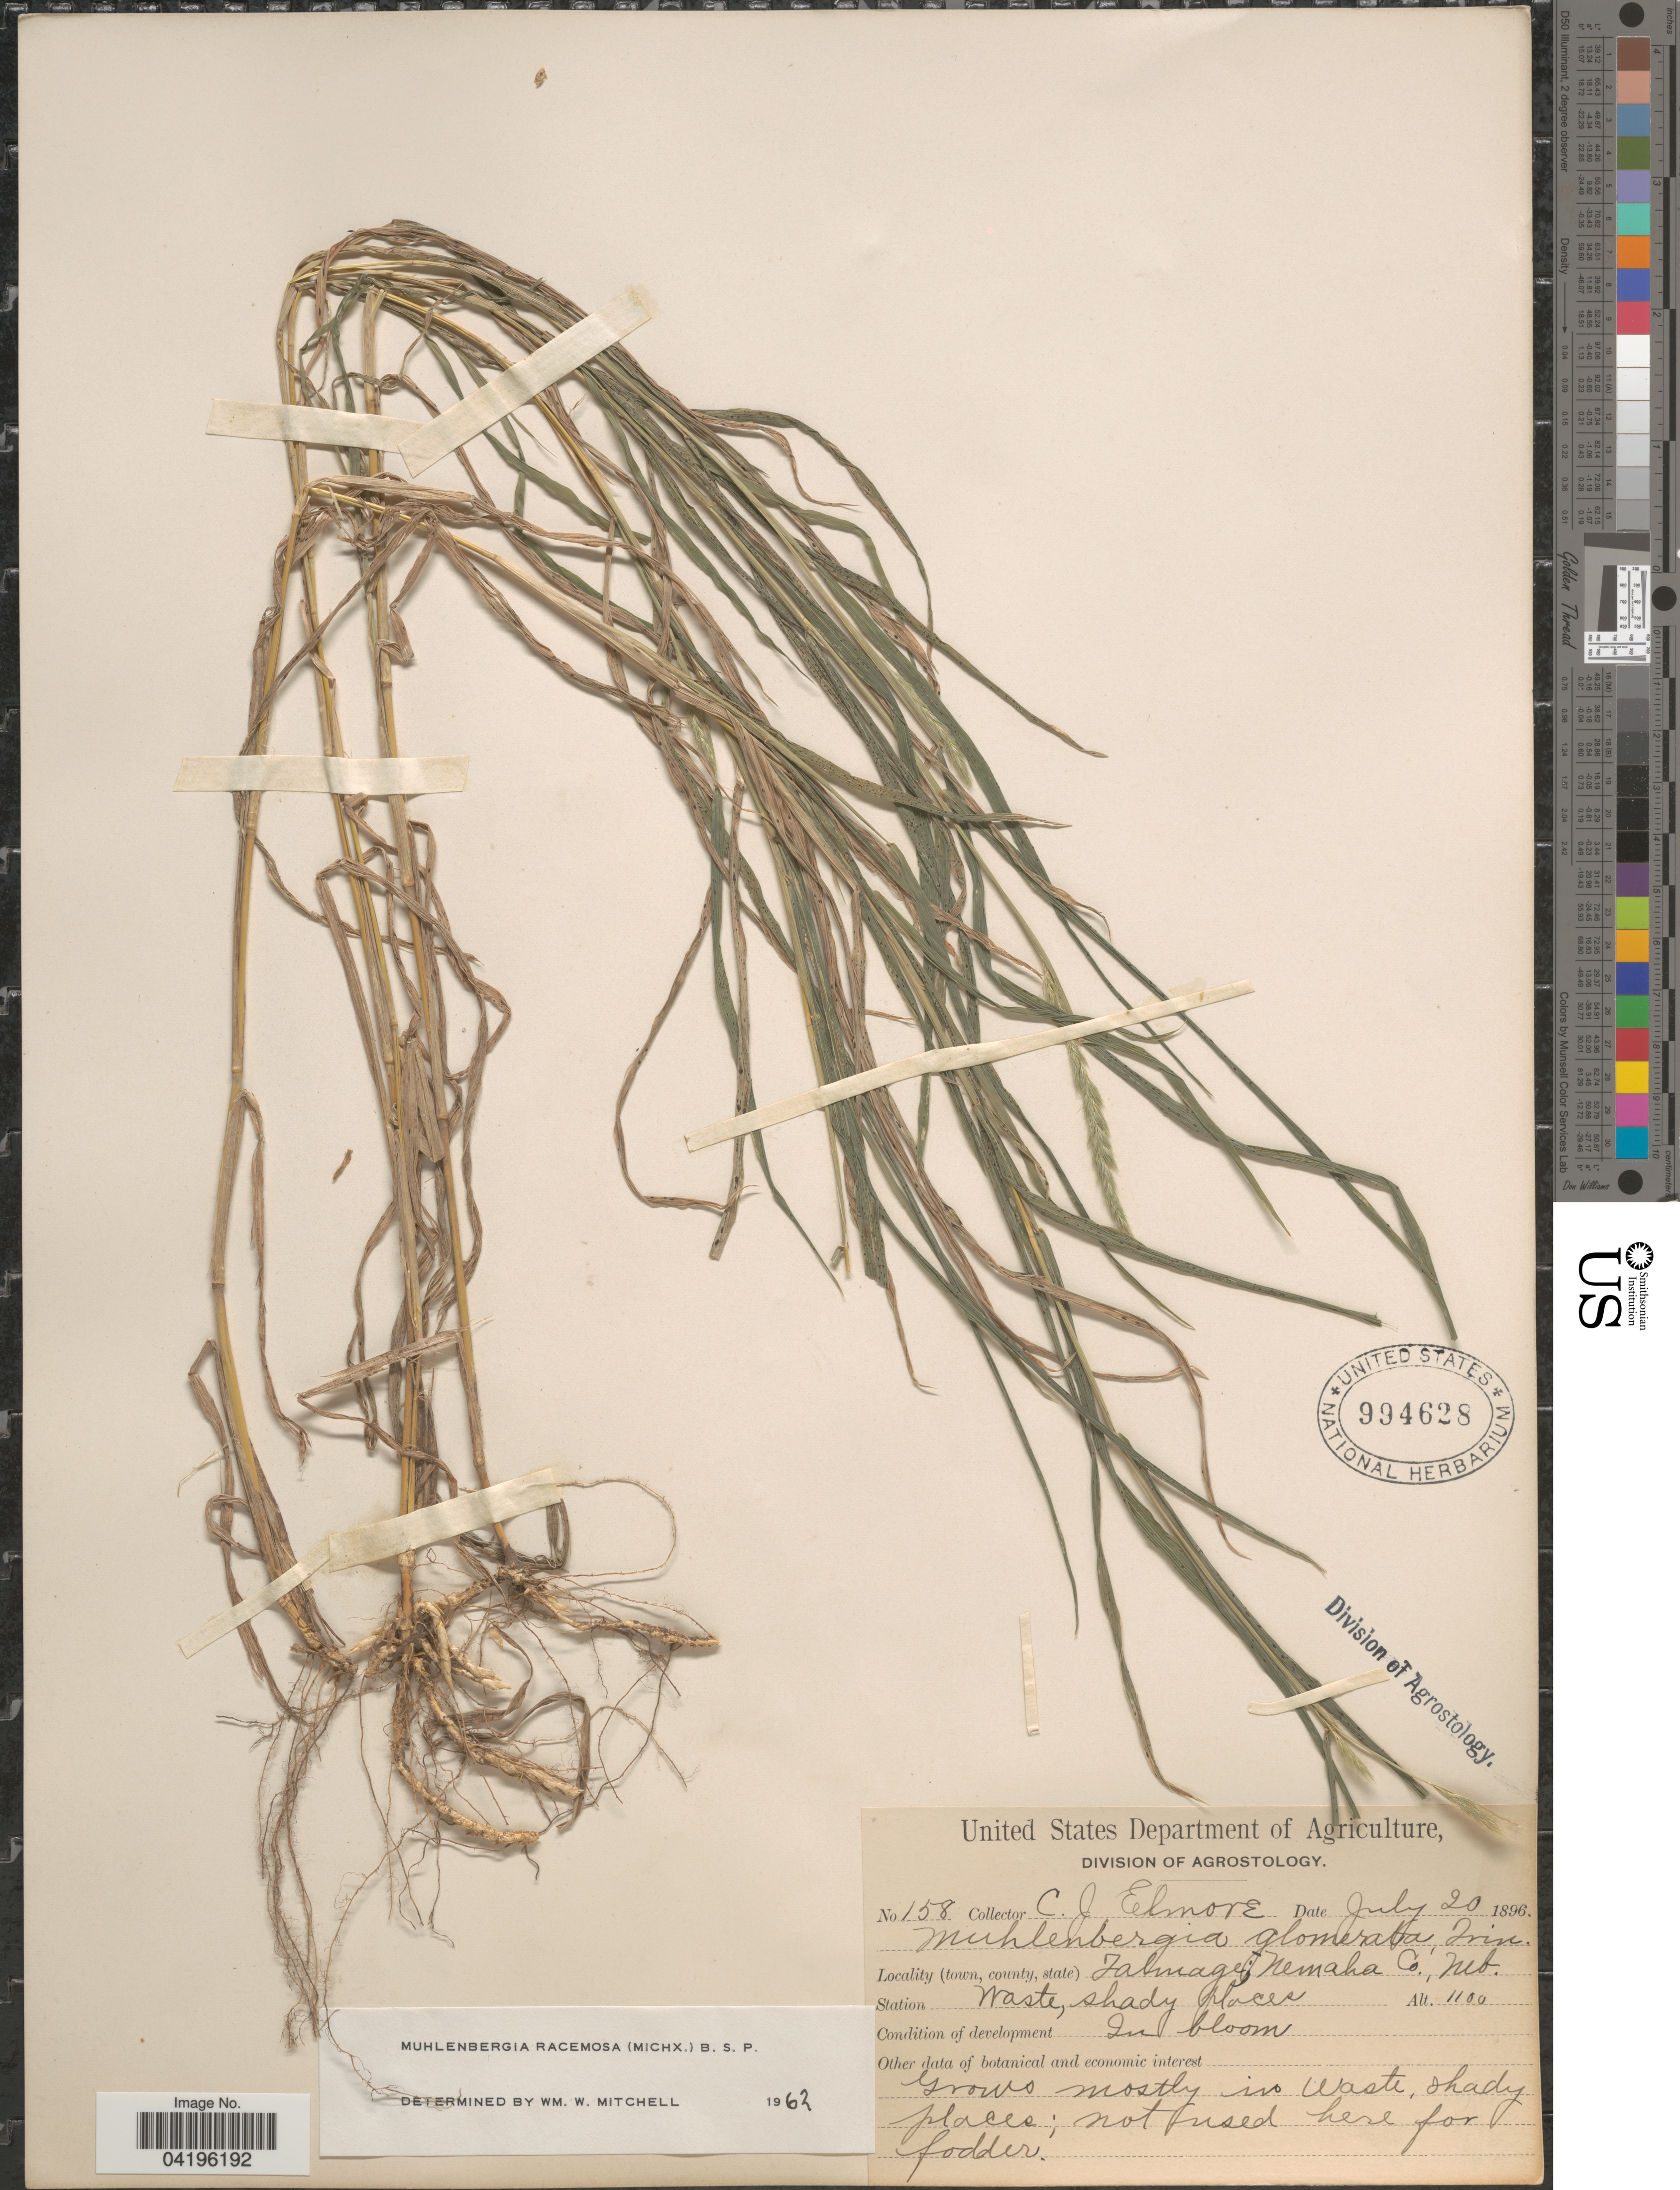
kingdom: Plantae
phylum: Tracheophyta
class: Liliopsida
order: Poales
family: Poaceae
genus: Muhlenbergia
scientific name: Muhlenbergia racemosa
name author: (Michx.) Britton et al.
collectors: C. Elmore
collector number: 158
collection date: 1896-07-20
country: United States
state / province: Nebraska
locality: Talmage, Nemaha Co.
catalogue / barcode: US 994628